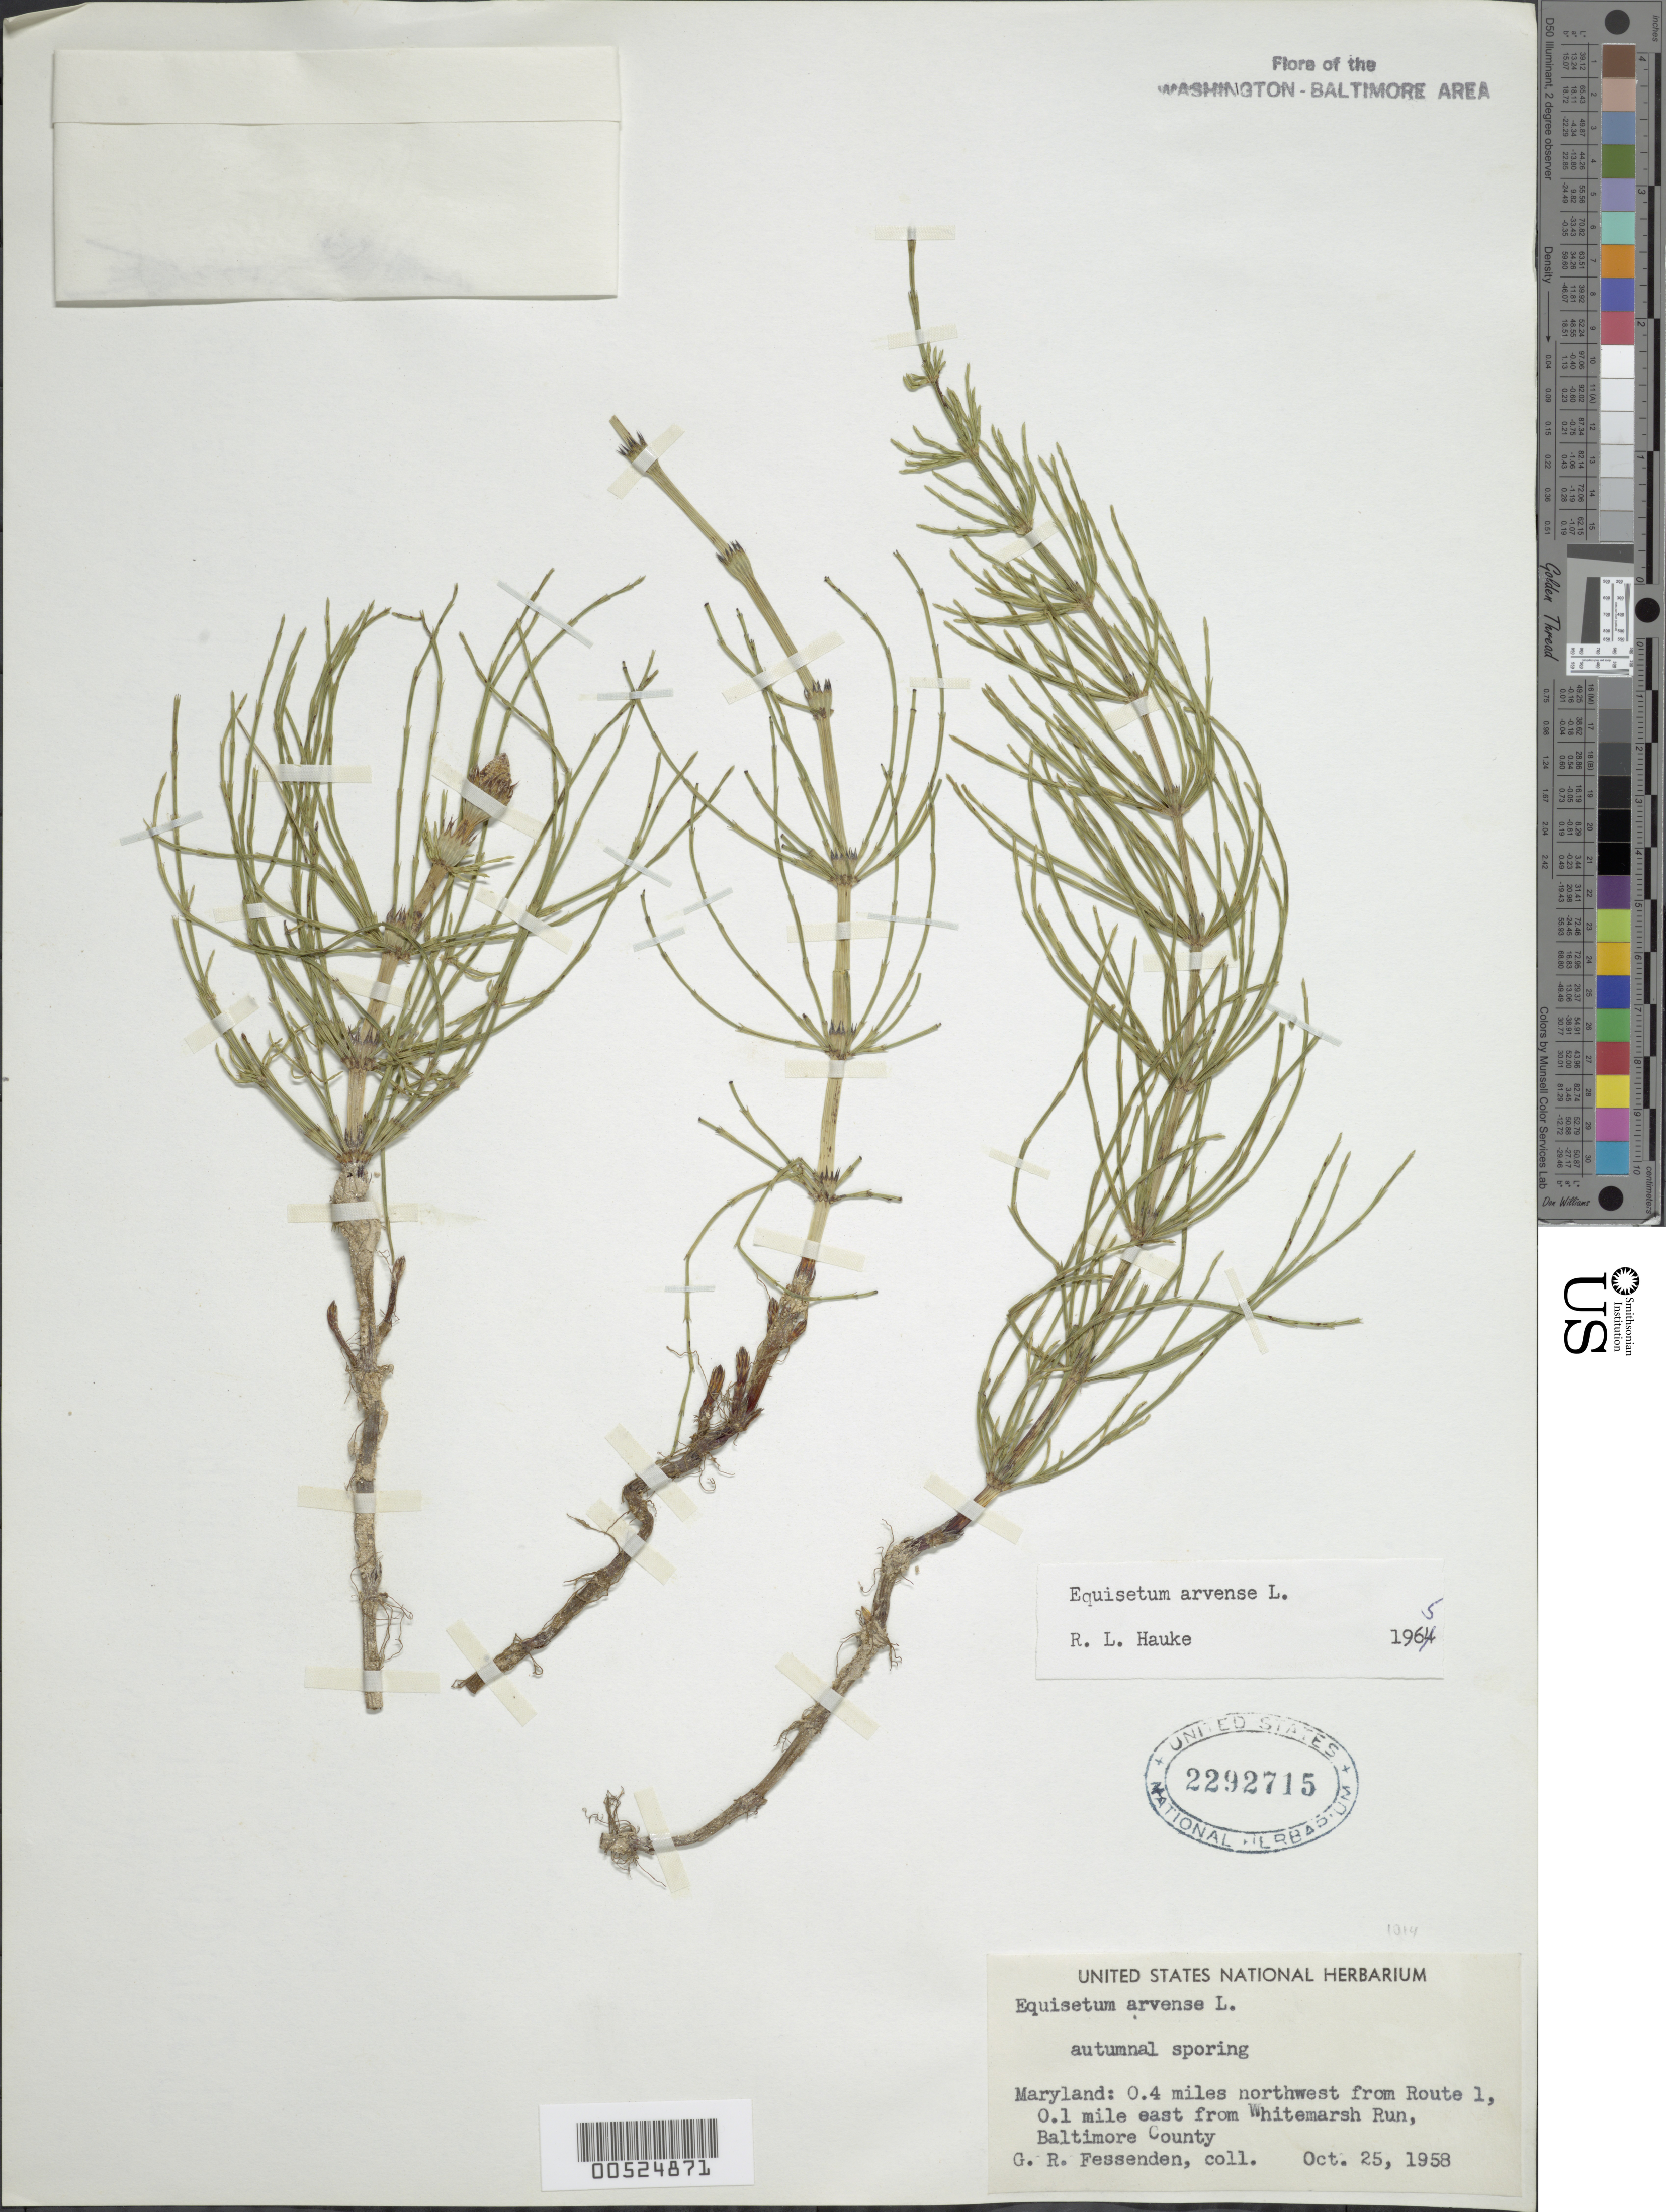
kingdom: Plantae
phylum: Tracheophyta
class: Polypodiopsida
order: Equisetales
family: Equisetaceae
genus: Equisetum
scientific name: Equisetum arvense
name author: L.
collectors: G. Fessenden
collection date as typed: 25 Oct 1958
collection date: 1958-10-25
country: United States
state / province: Maryland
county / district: Baltimore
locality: Whitemarsh Run, 0.1 mi. E of, 0.4 mi. NW from Rt. 1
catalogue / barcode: US 2292715